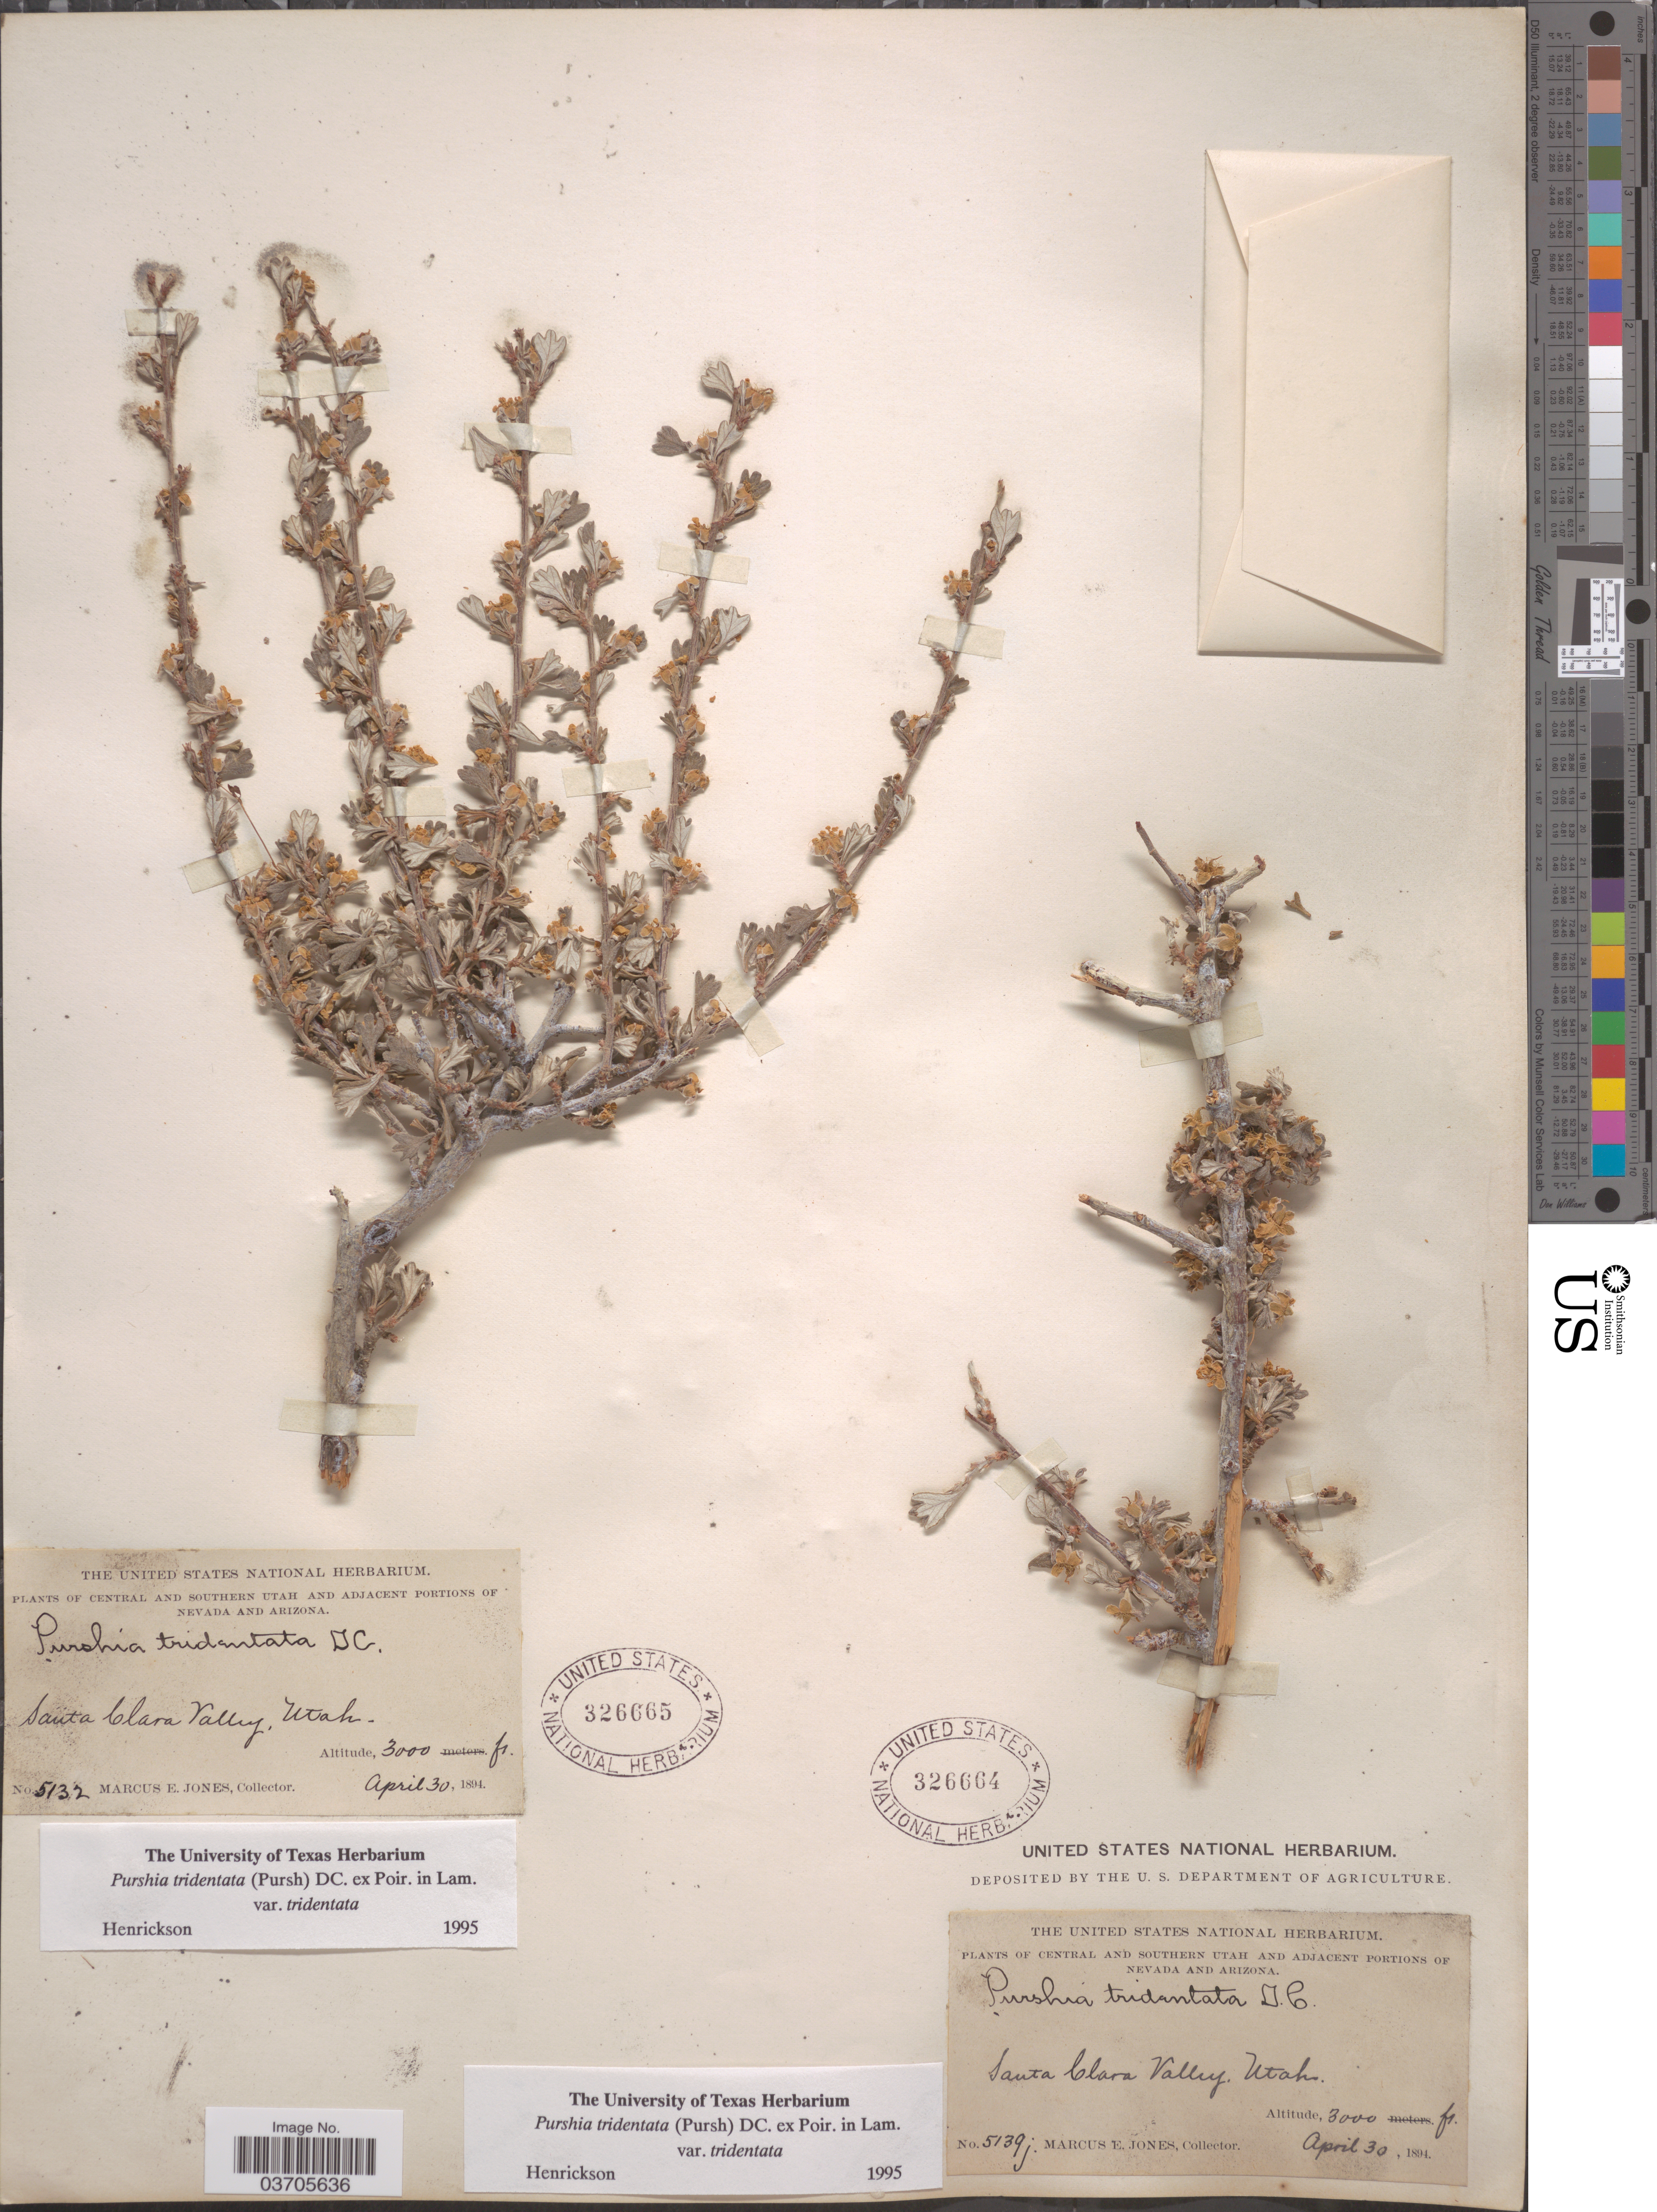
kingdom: Plantae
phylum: Tracheophyta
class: Magnoliopsida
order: Rosales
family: Rosaceae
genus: Purshia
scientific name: Purshia tridentata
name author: (Pursh) DC.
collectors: M. E. Jones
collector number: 5139j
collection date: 1894-04-30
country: United States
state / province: Utah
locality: Central and Southern Utah. Santa Clara Valley.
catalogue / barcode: US 326664-2